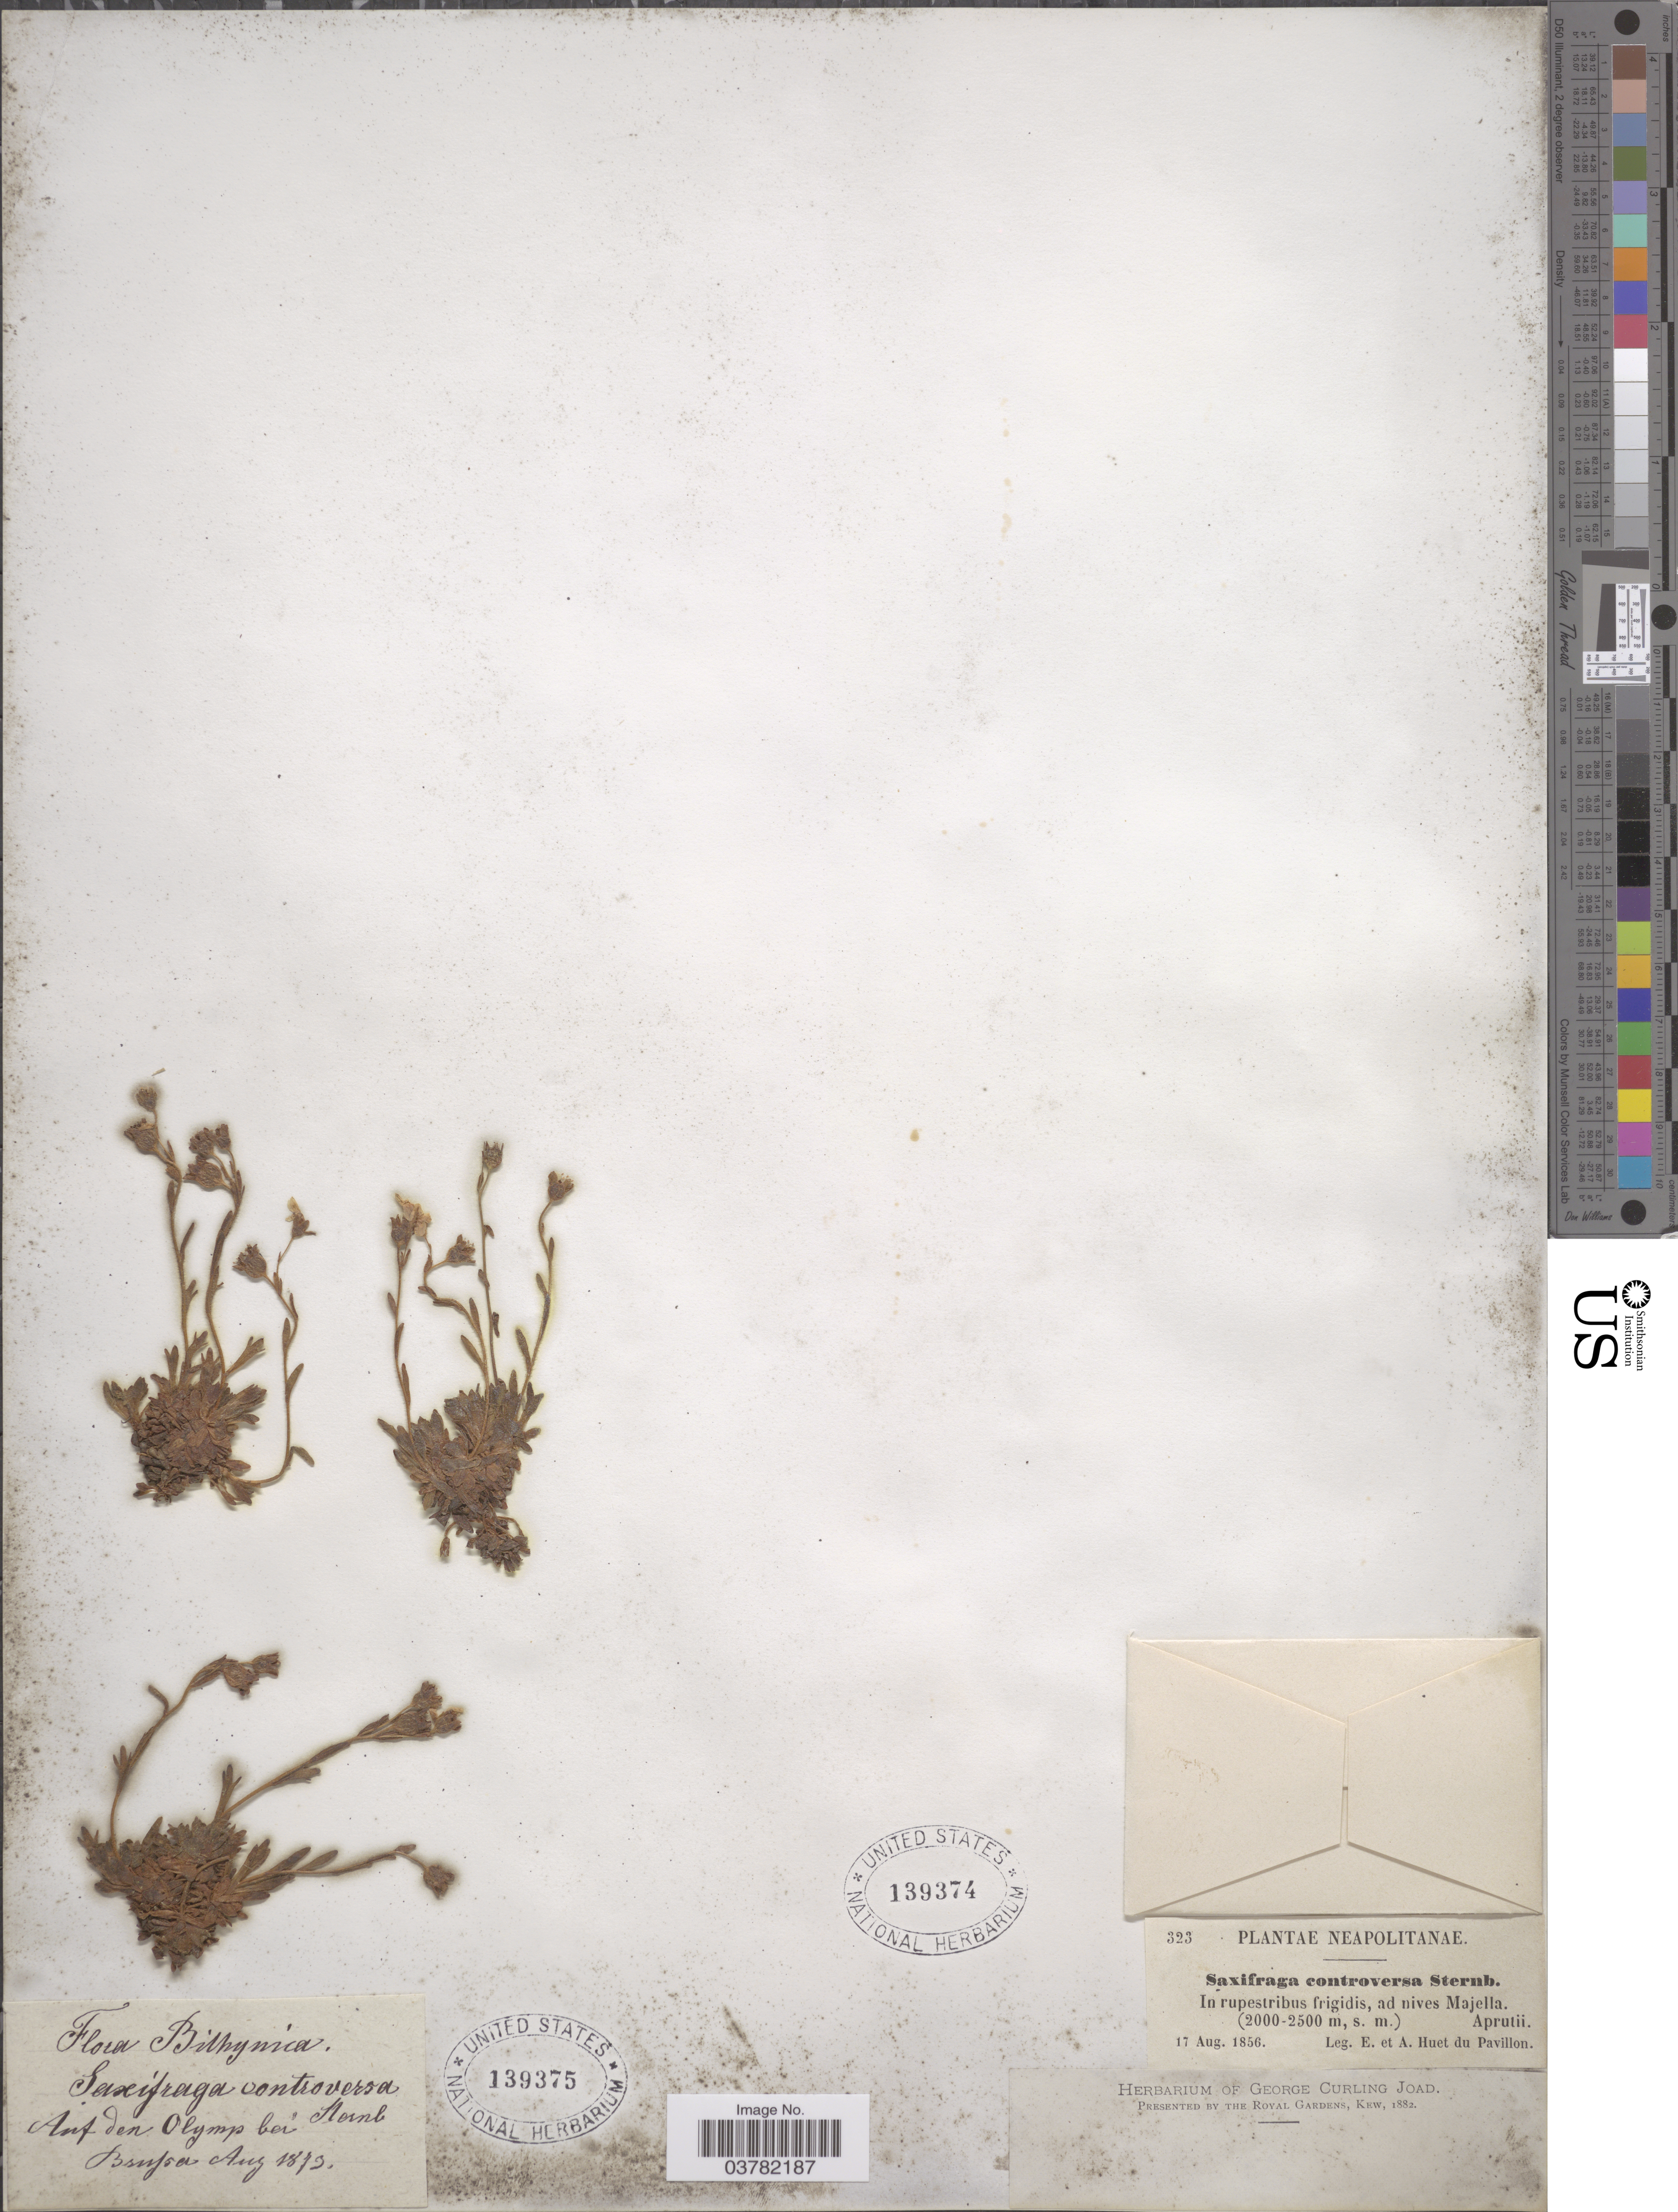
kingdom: Plantae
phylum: Tracheophyta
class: Magnoliopsida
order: Saxifragales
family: Saxifragaceae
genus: Saxifraga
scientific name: Saxifraga controversa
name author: Sternb.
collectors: E. Huet du Pavillon & A. Huet du Pavillon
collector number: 323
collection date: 1856-08-17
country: Italy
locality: Neapolitanae. In rupestribus frigidis, ad nives Majella. Aprutii [unsure placement].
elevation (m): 2000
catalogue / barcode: US 139374-2